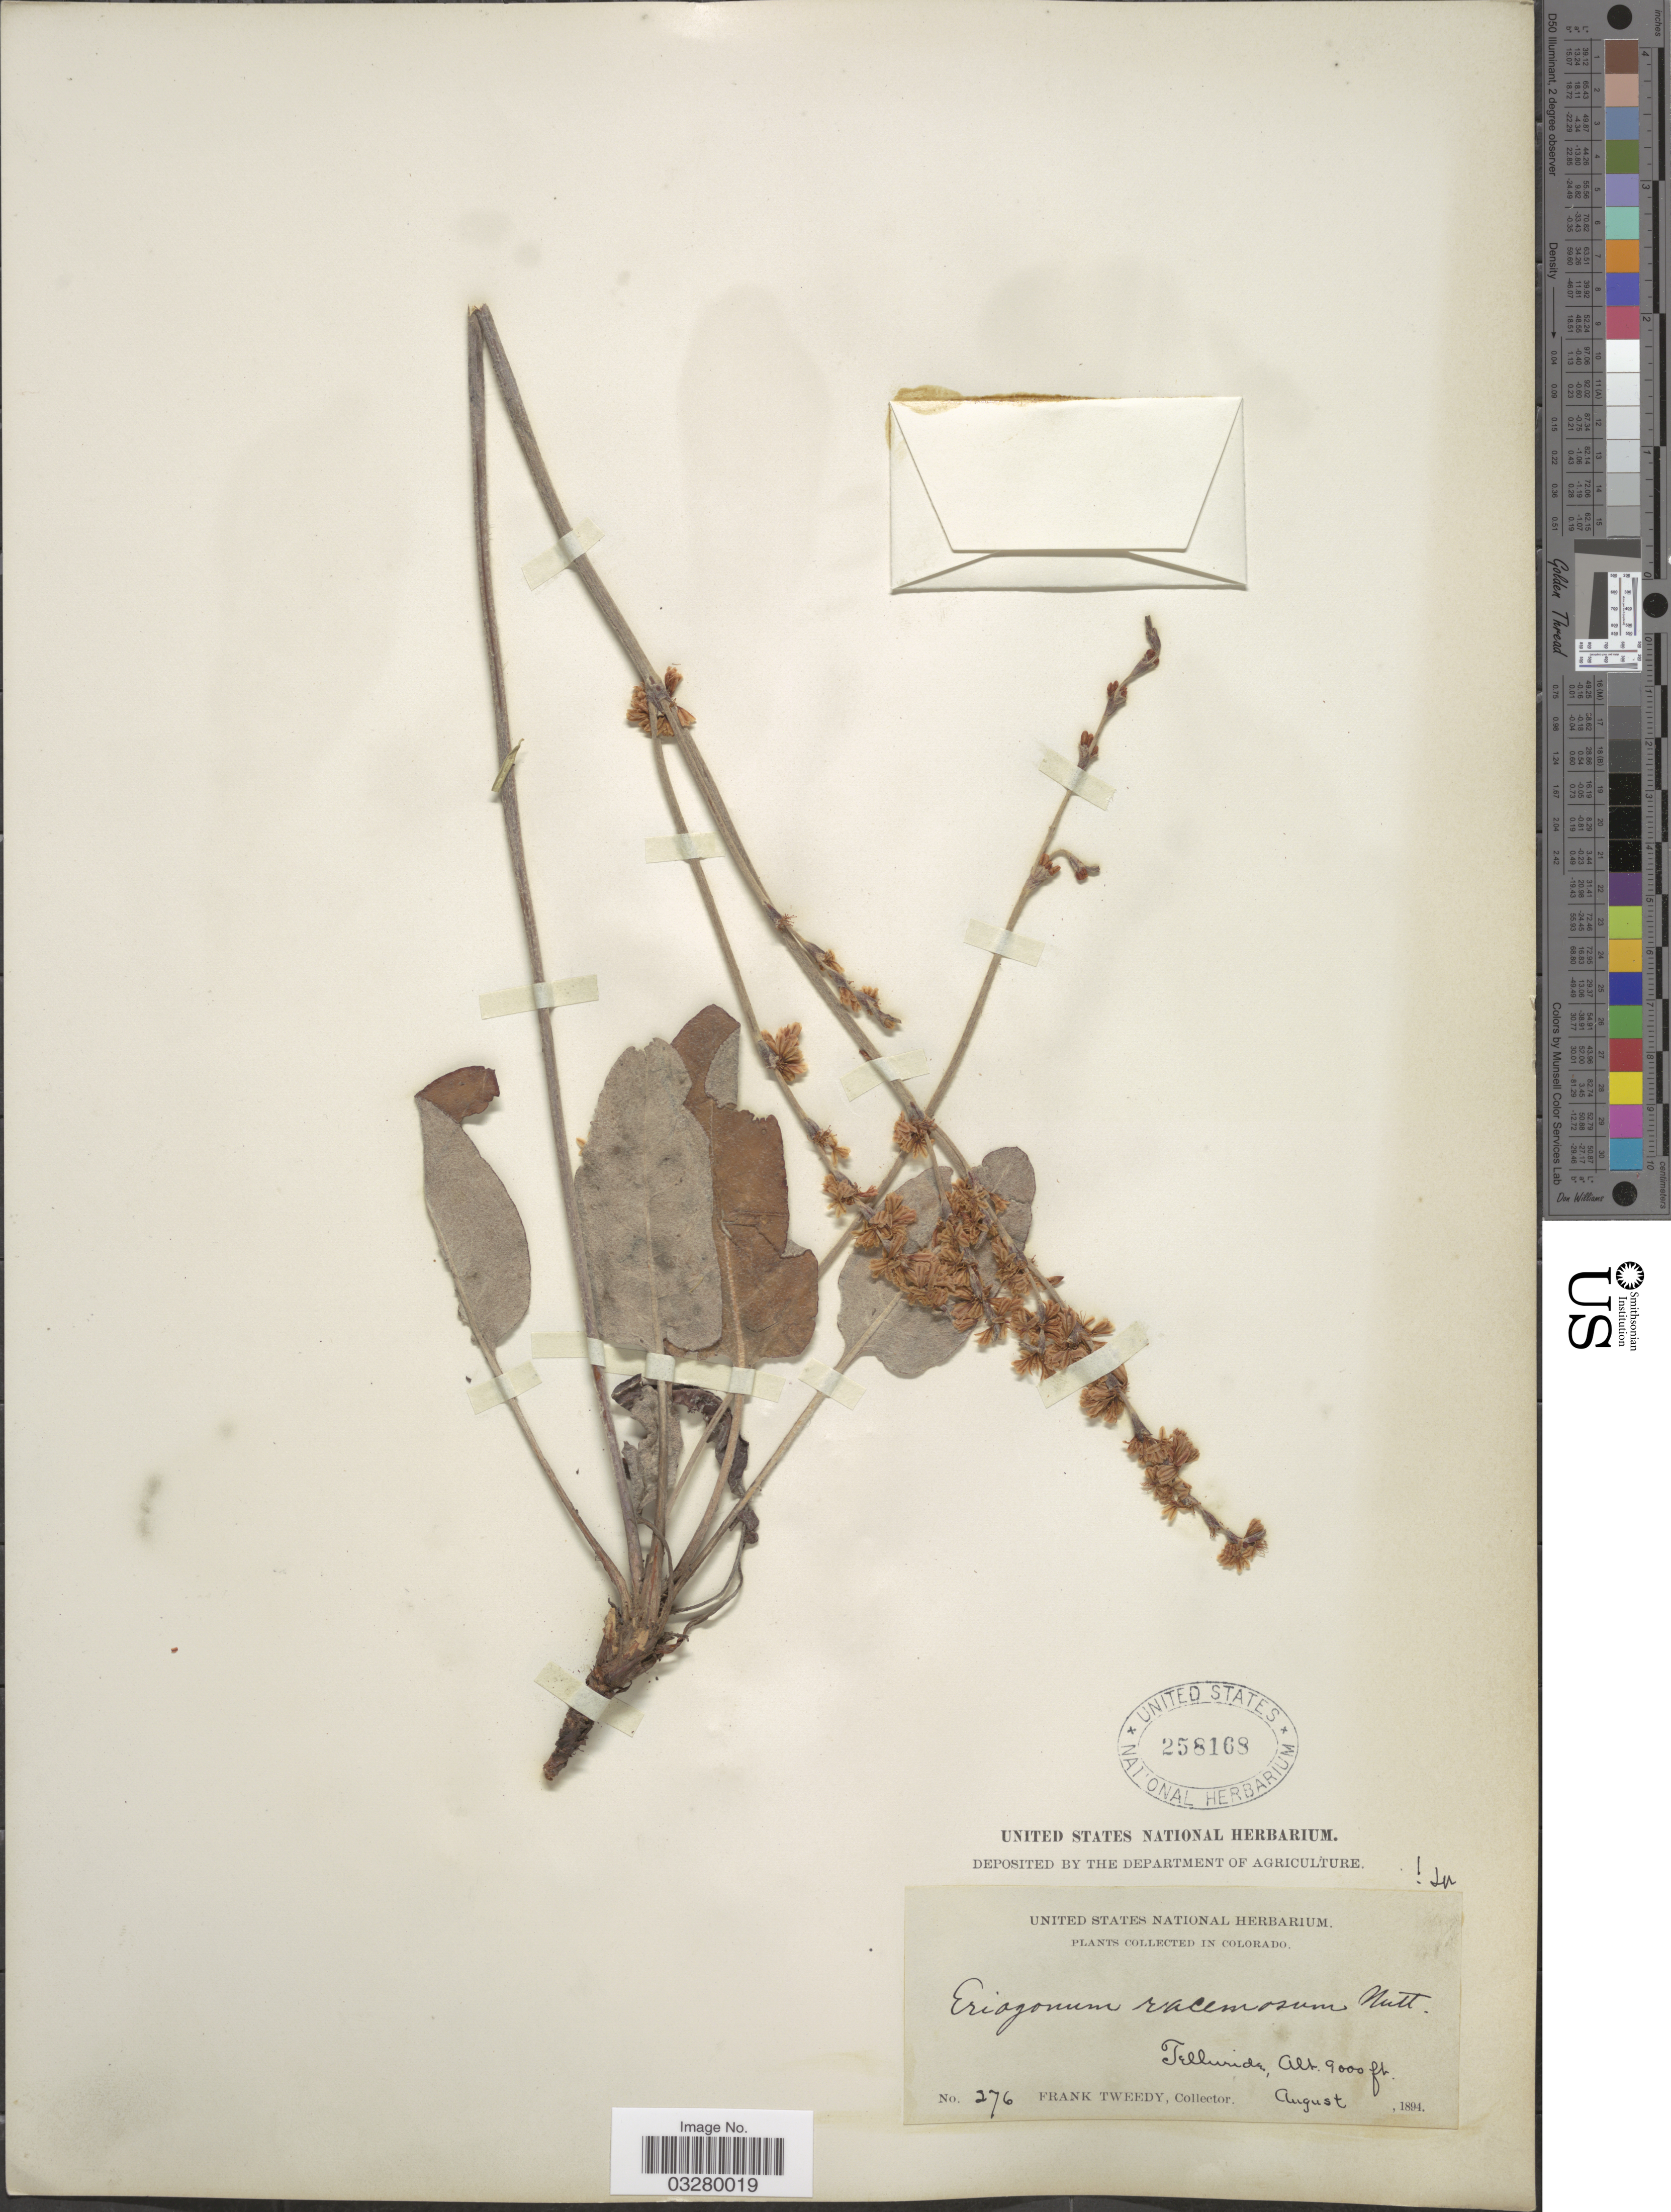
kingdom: Plantae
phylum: Tracheophyta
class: Magnoliopsida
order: Caryophyllales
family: Polygonaceae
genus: Eriogonum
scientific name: Eriogonum racemosum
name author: Nutt.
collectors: F. Tweedy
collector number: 276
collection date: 1894-08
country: United States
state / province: Colorado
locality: Telluride.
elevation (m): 2743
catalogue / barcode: US 258168